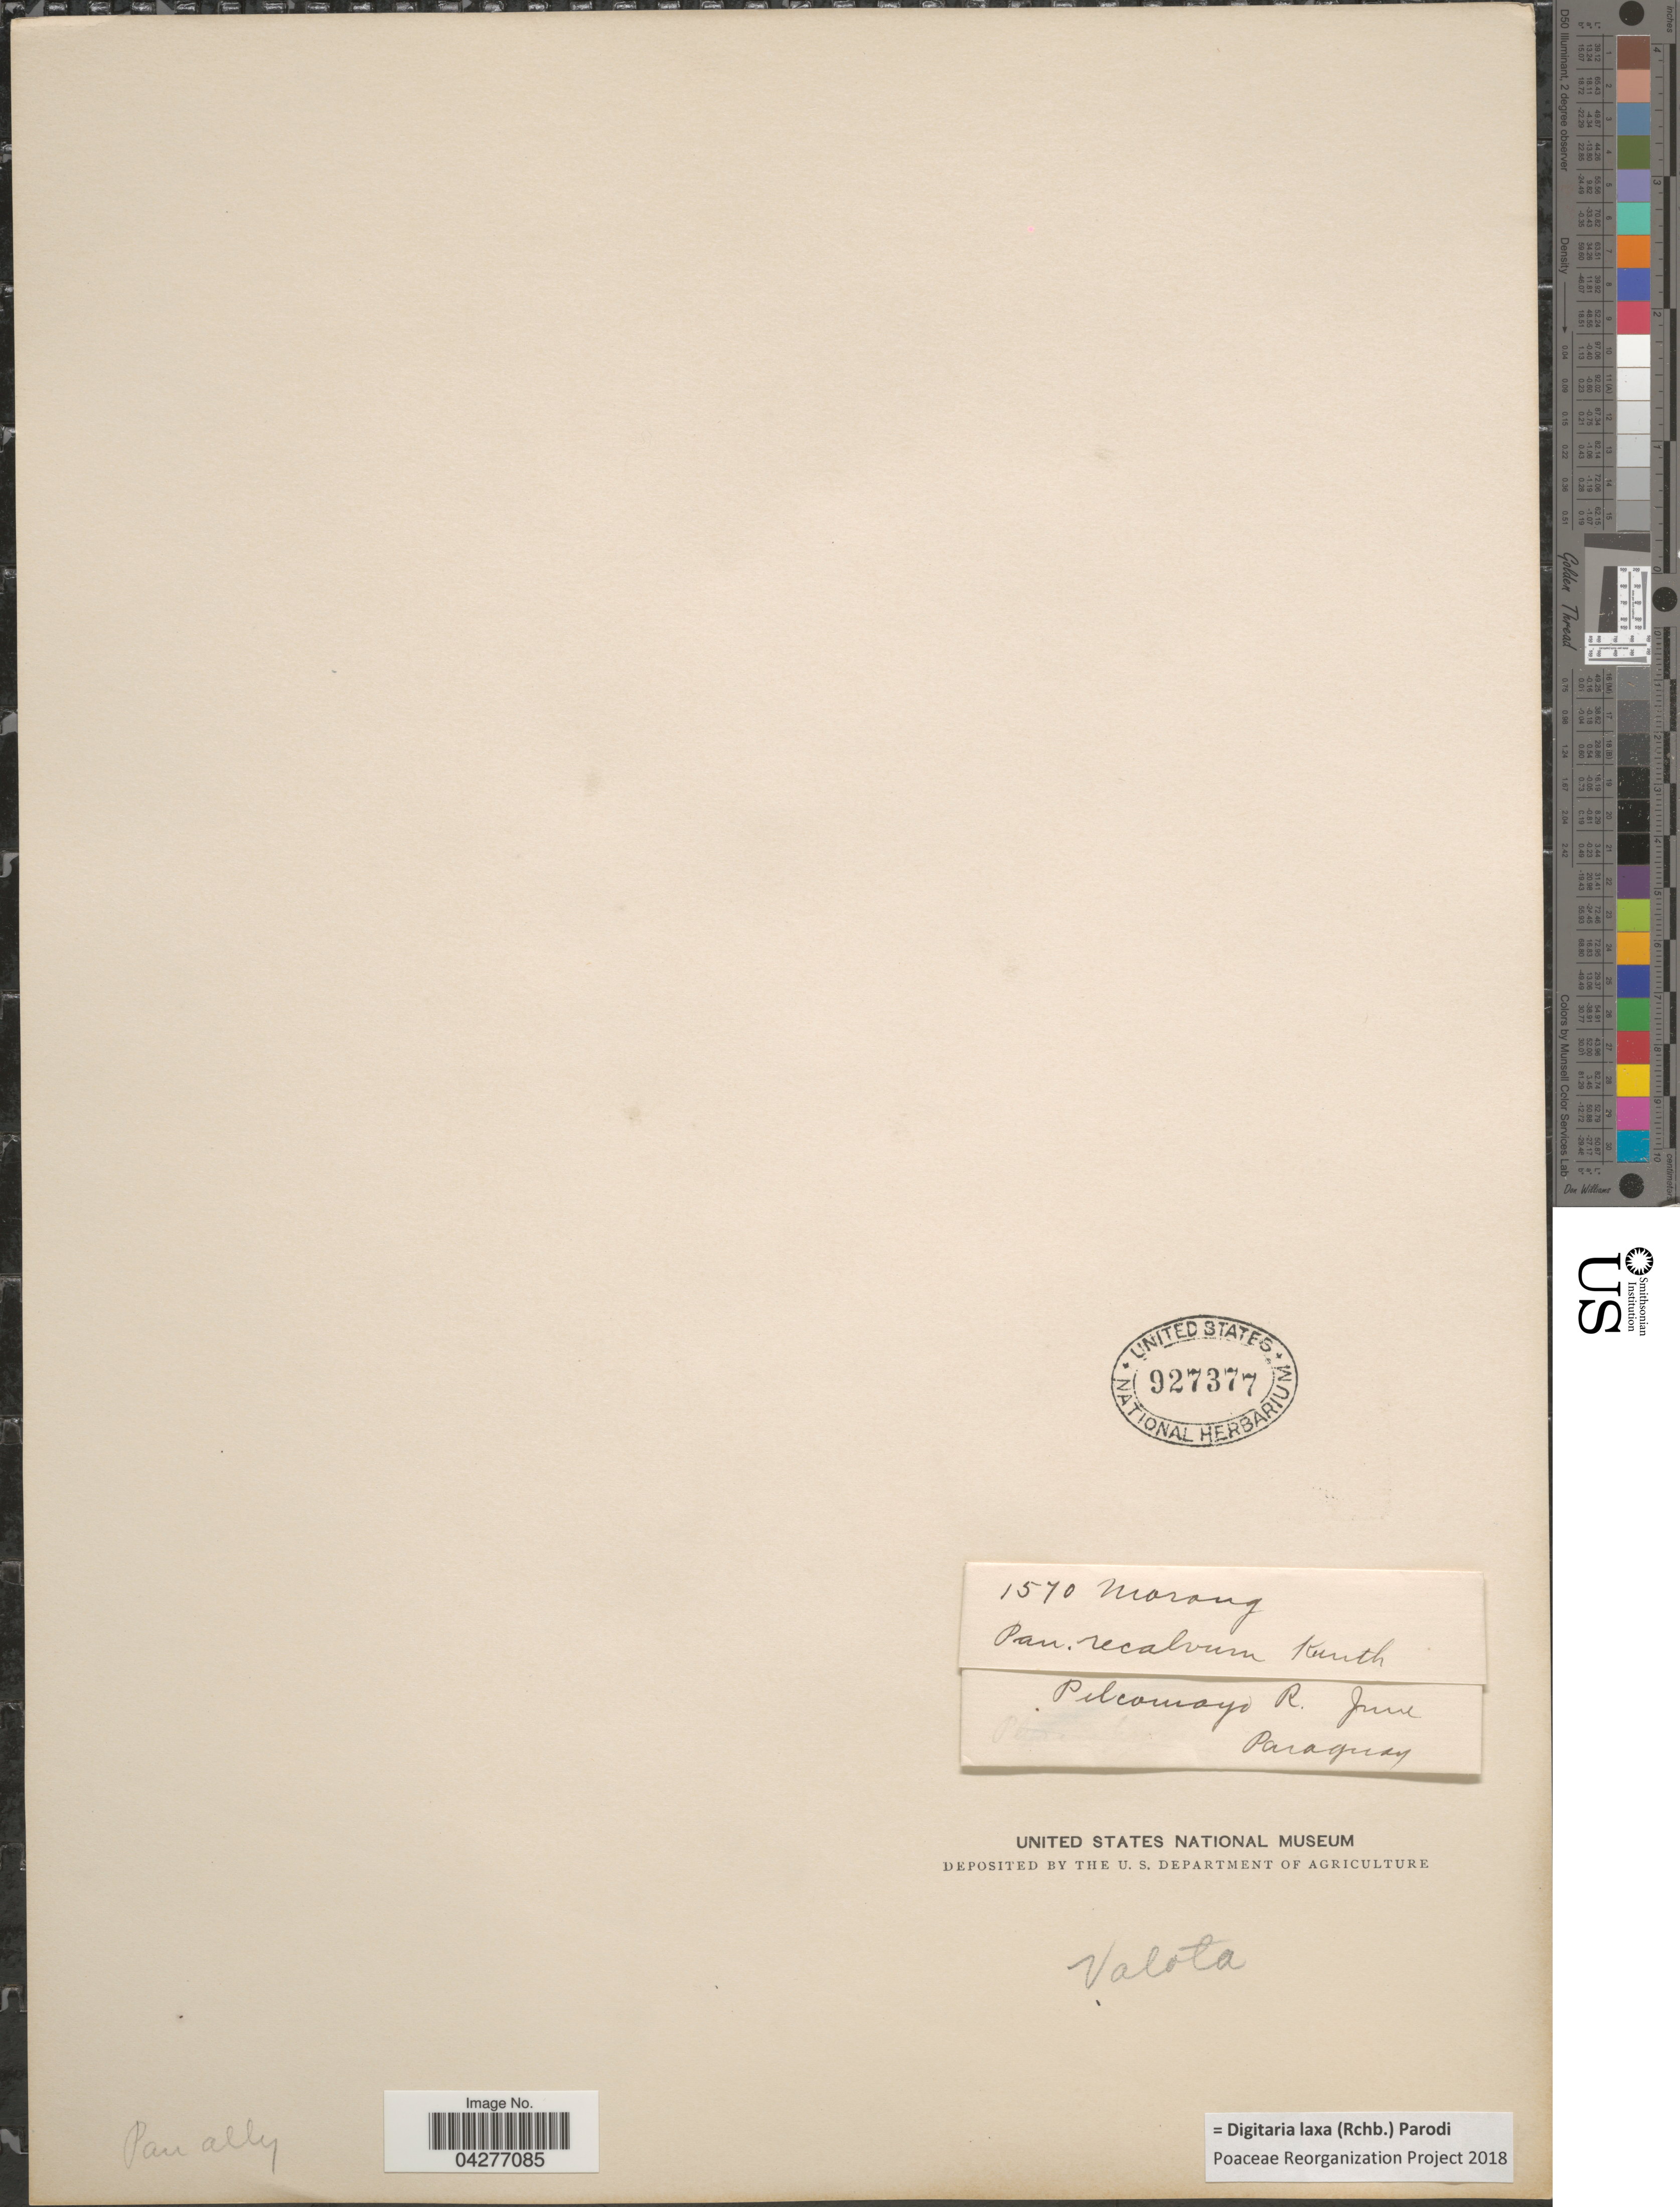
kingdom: Plantae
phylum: Tracheophyta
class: Liliopsida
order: Poales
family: Poaceae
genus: Digitaria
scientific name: Digitaria laxa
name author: (Rchb. ex A. Spreng.) Parodi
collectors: Morong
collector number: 1570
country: Paraguay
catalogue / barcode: US 927377